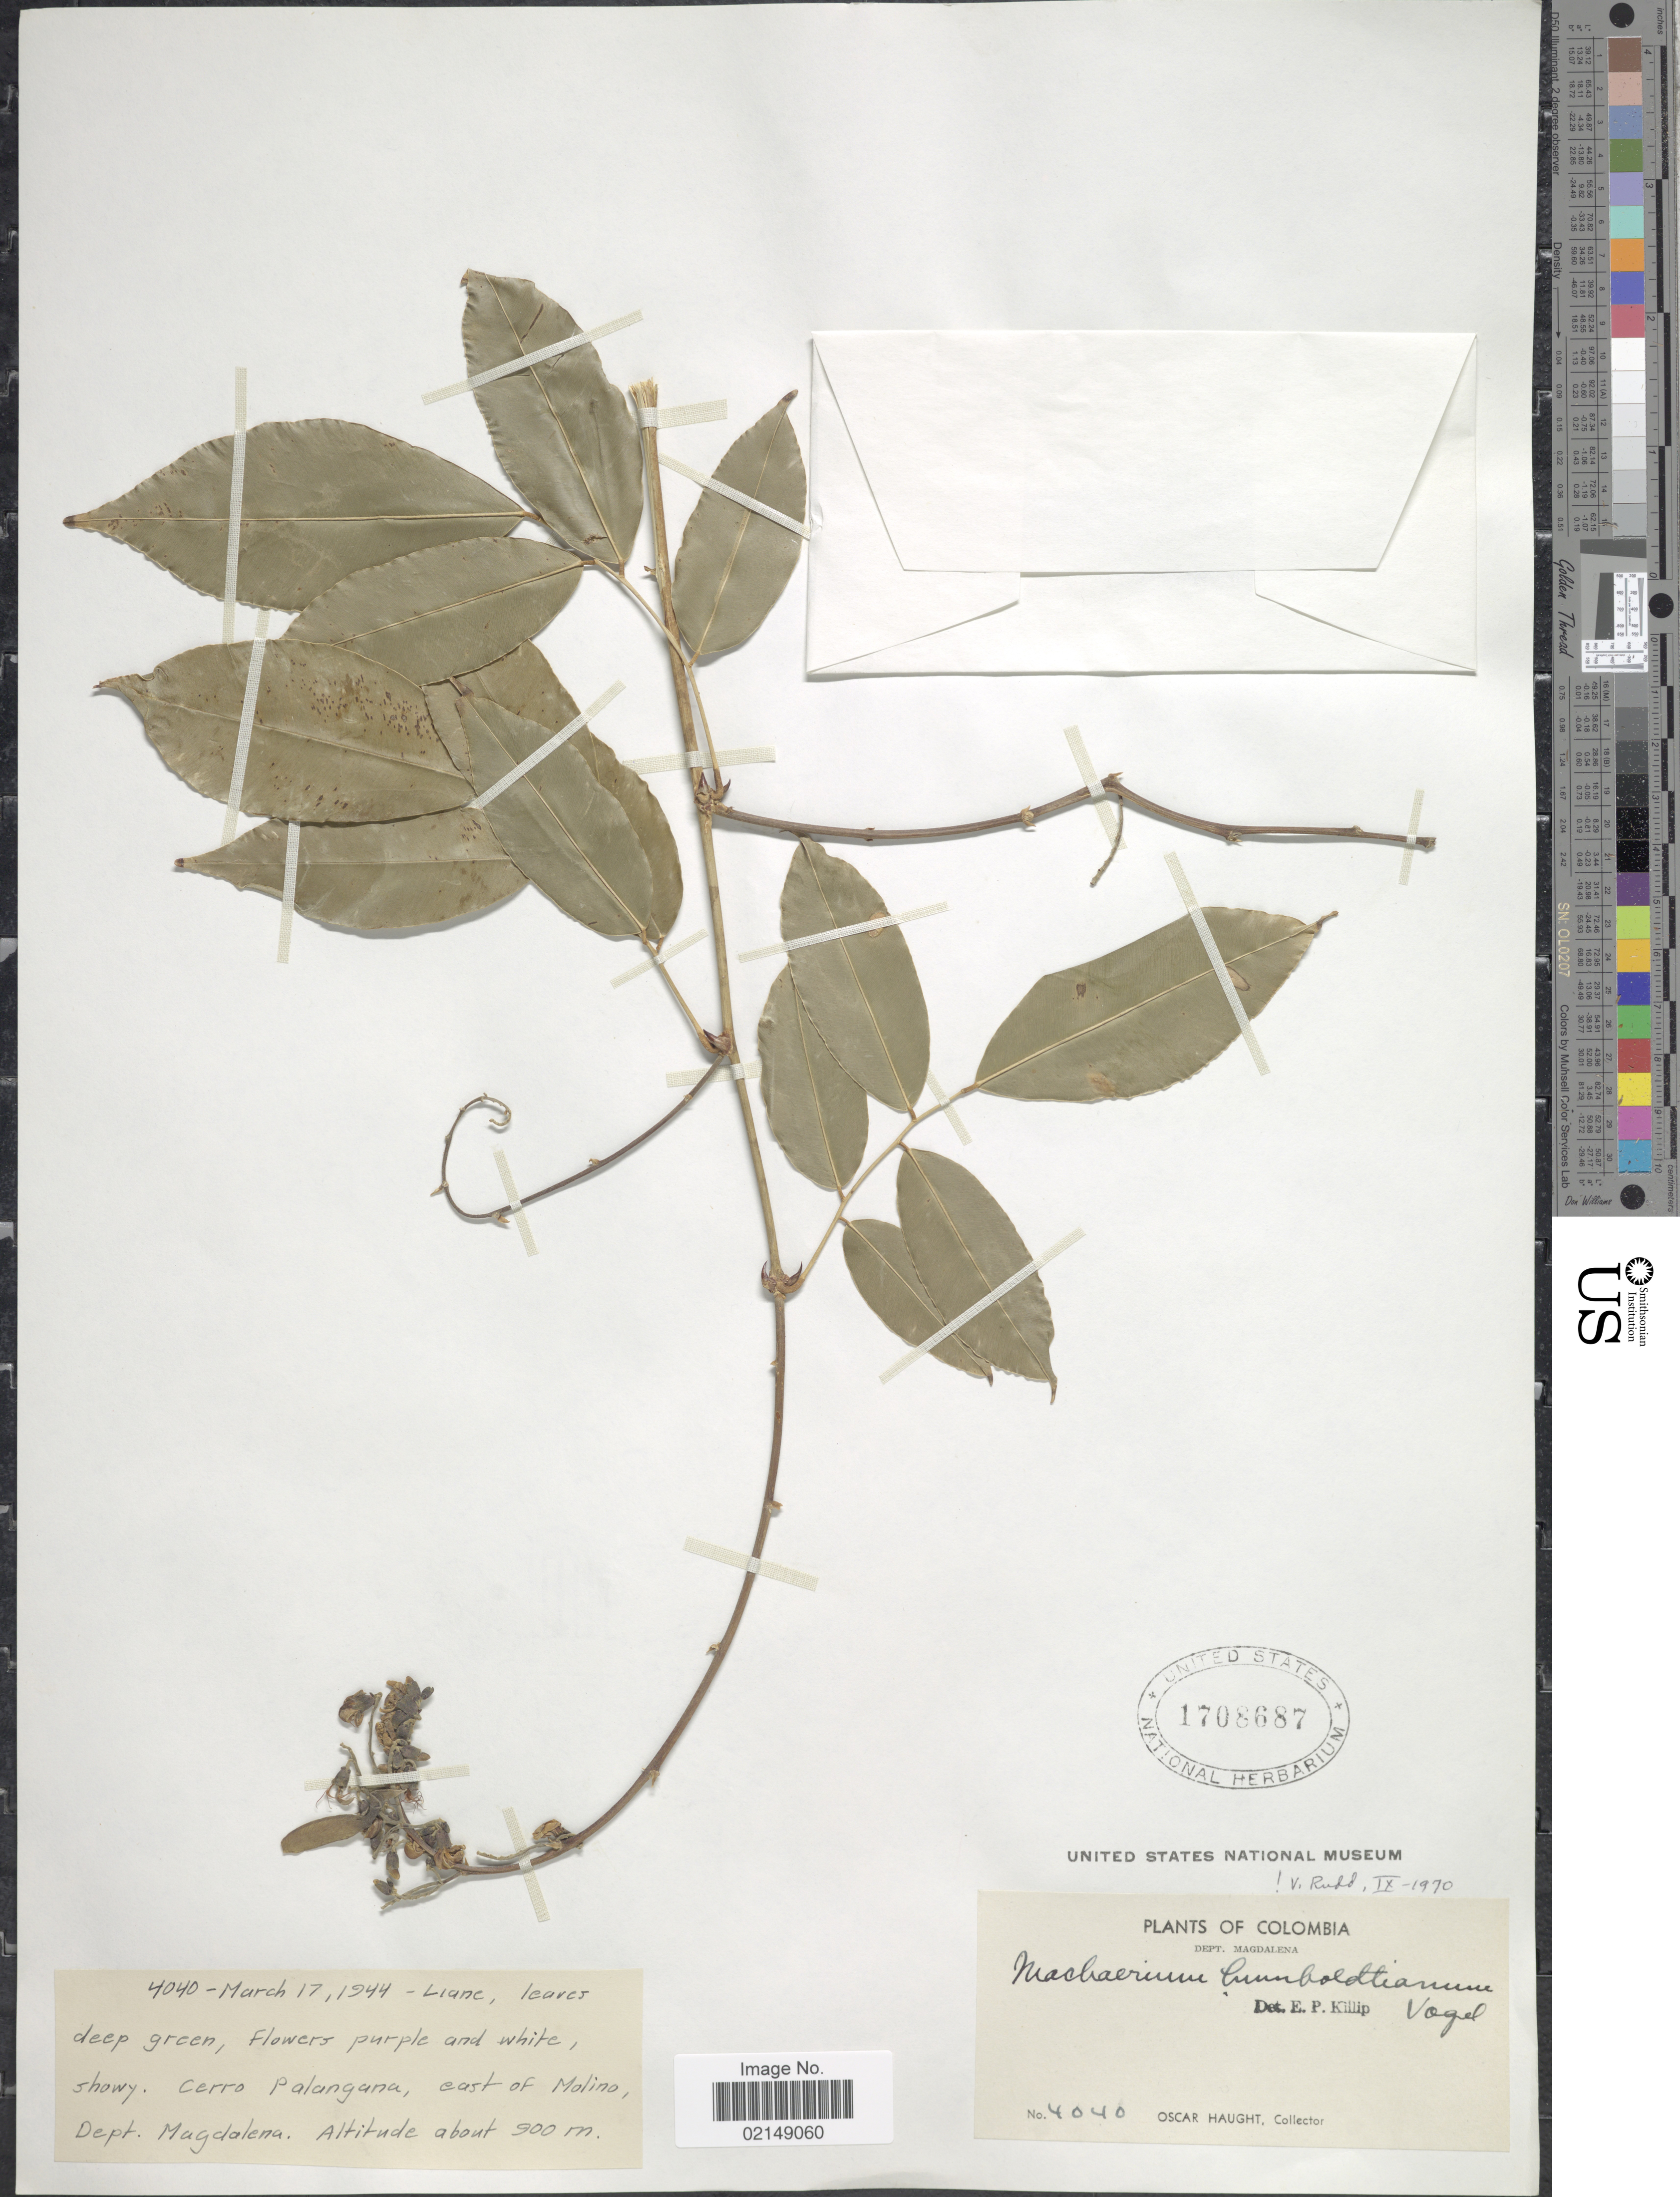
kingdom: Plantae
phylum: Tracheophyta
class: Magnoliopsida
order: Fabales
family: Fabaceae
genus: Machaerium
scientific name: Machaerium humboldtianum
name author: Vogel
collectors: O. L. Haught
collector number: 4040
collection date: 1944-03-17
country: Colombia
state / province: Magdalena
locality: Cerro Palangana, east of Molino.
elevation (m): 900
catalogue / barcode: US 1708687